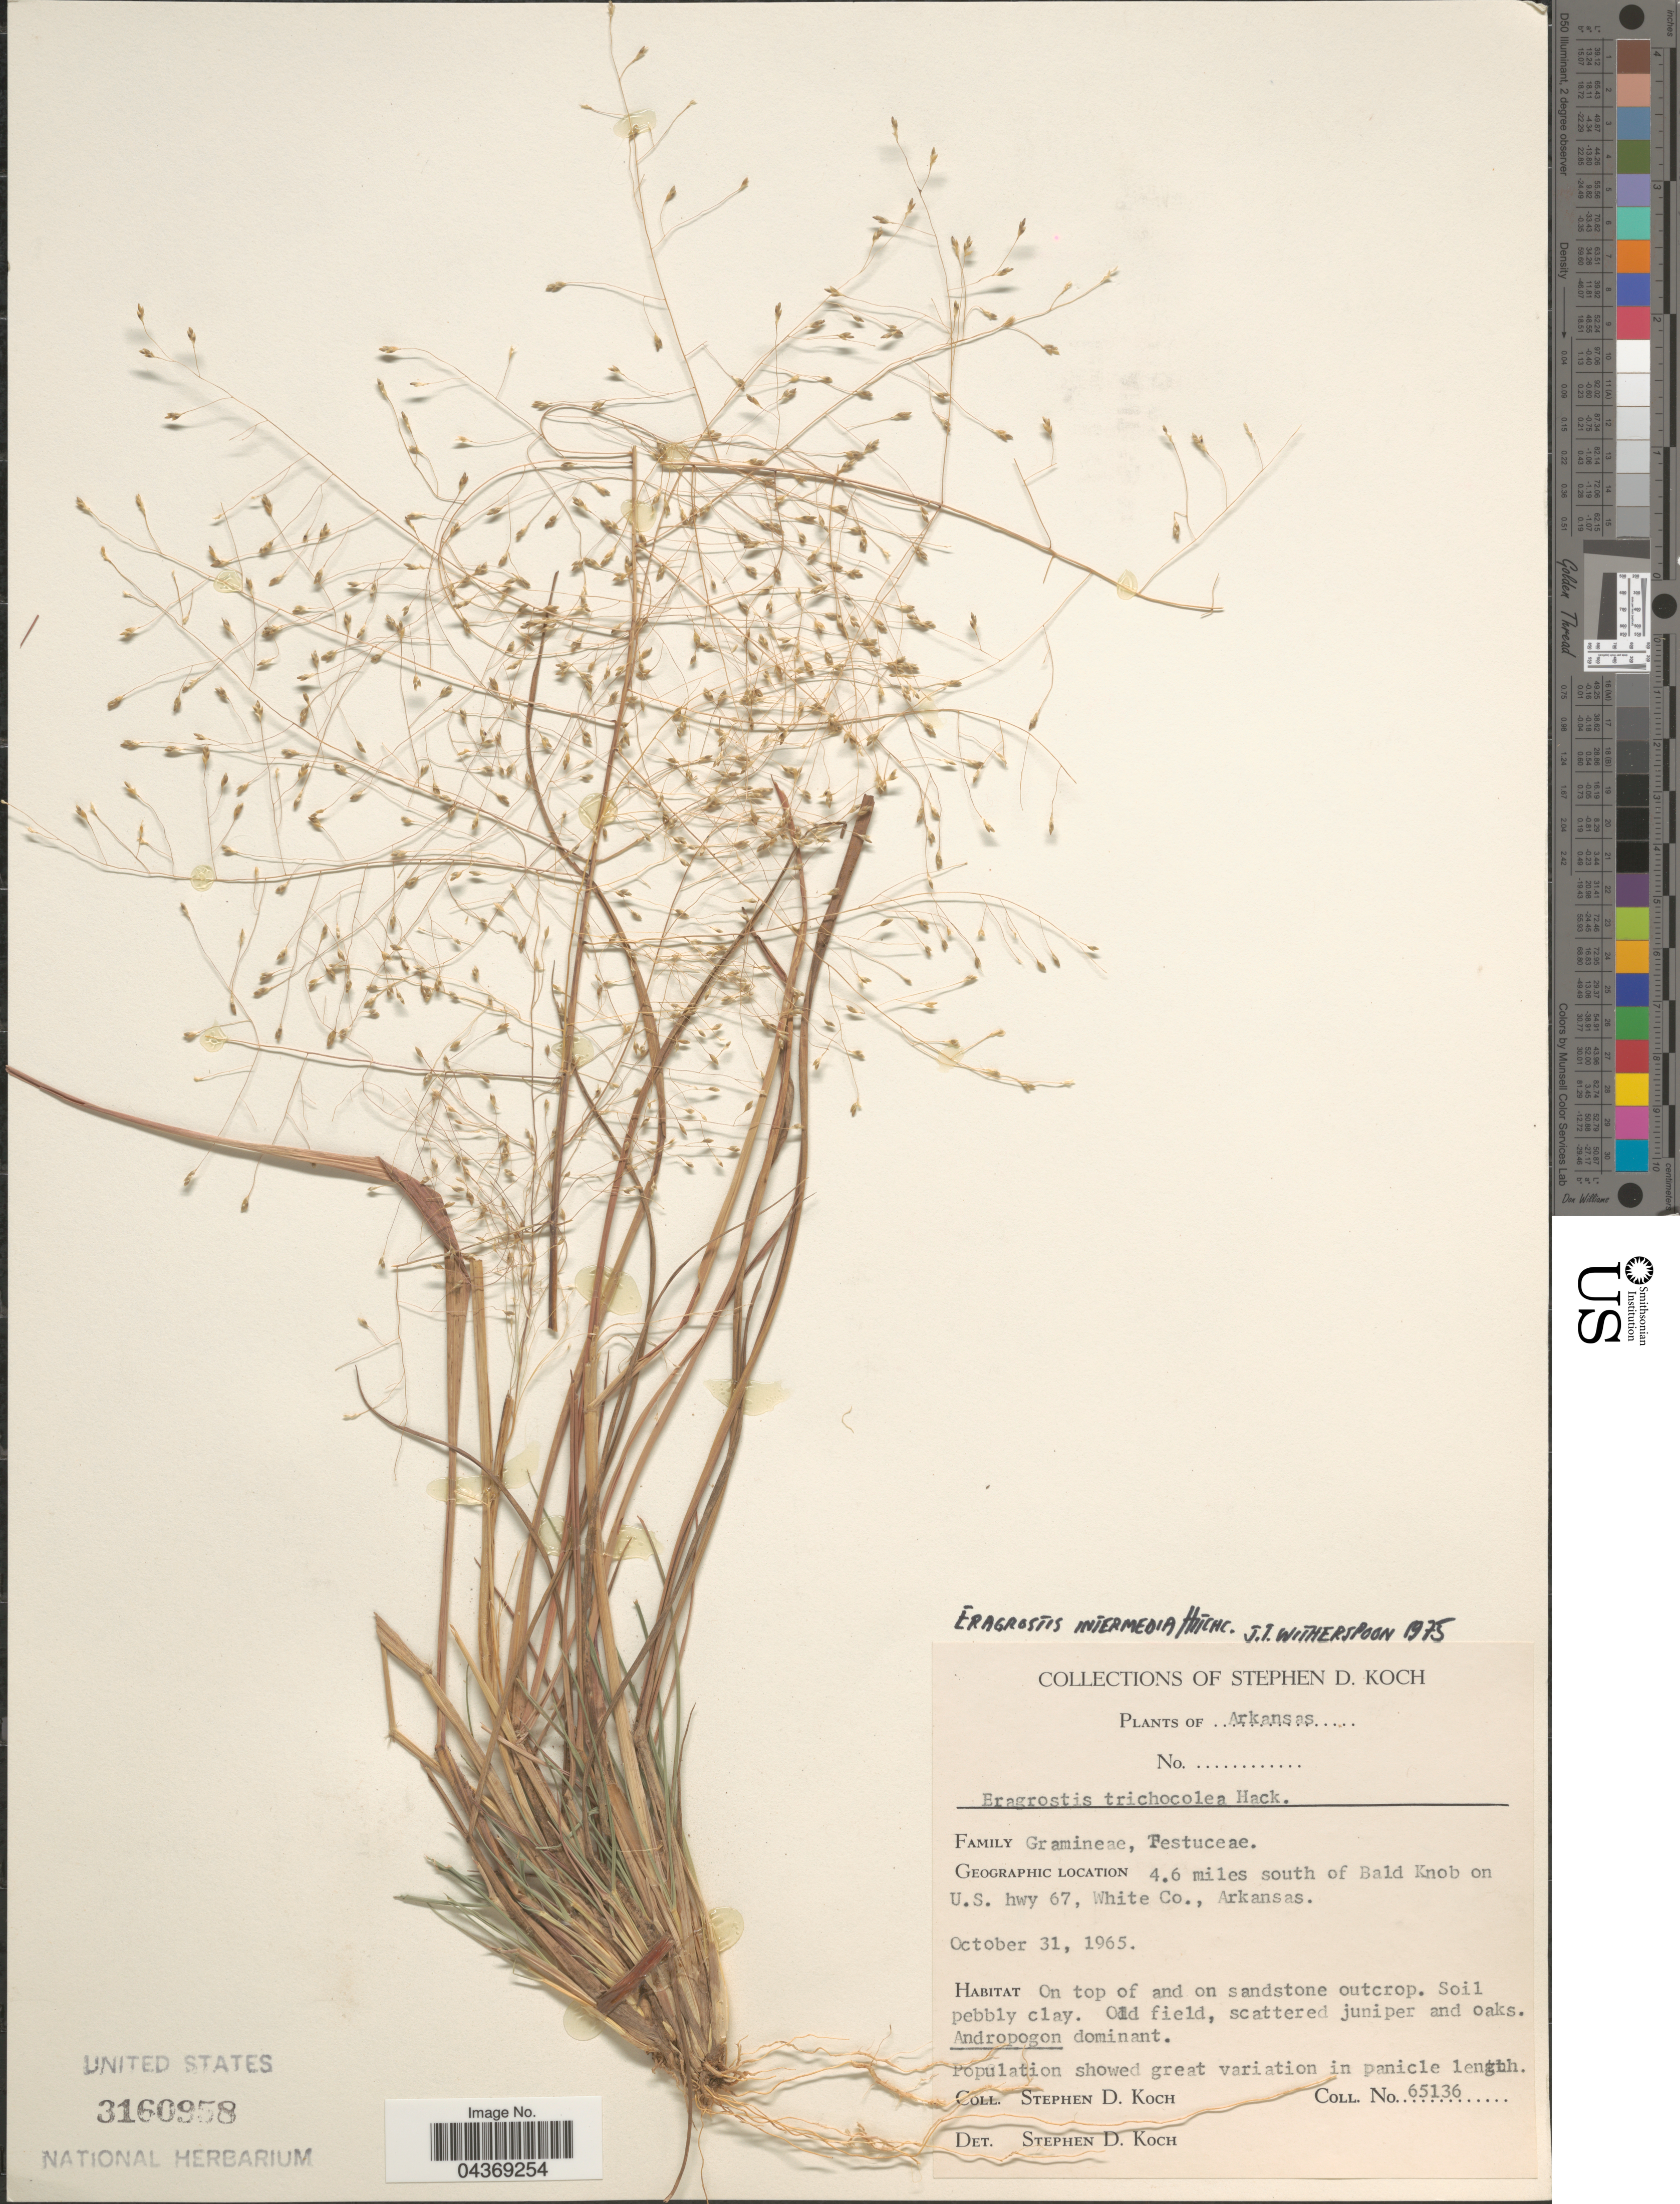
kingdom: Plantae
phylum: Tracheophyta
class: Liliopsida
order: Poales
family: Poaceae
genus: Eragrostis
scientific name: Eragrostis intermedia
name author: Hitchc.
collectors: S. D. Koch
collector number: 65136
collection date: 1965-10-31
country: United States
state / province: Arkansas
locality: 4.6 miles south of Bald Knob on U.S. hwy 67, White Co.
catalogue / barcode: US 3160958